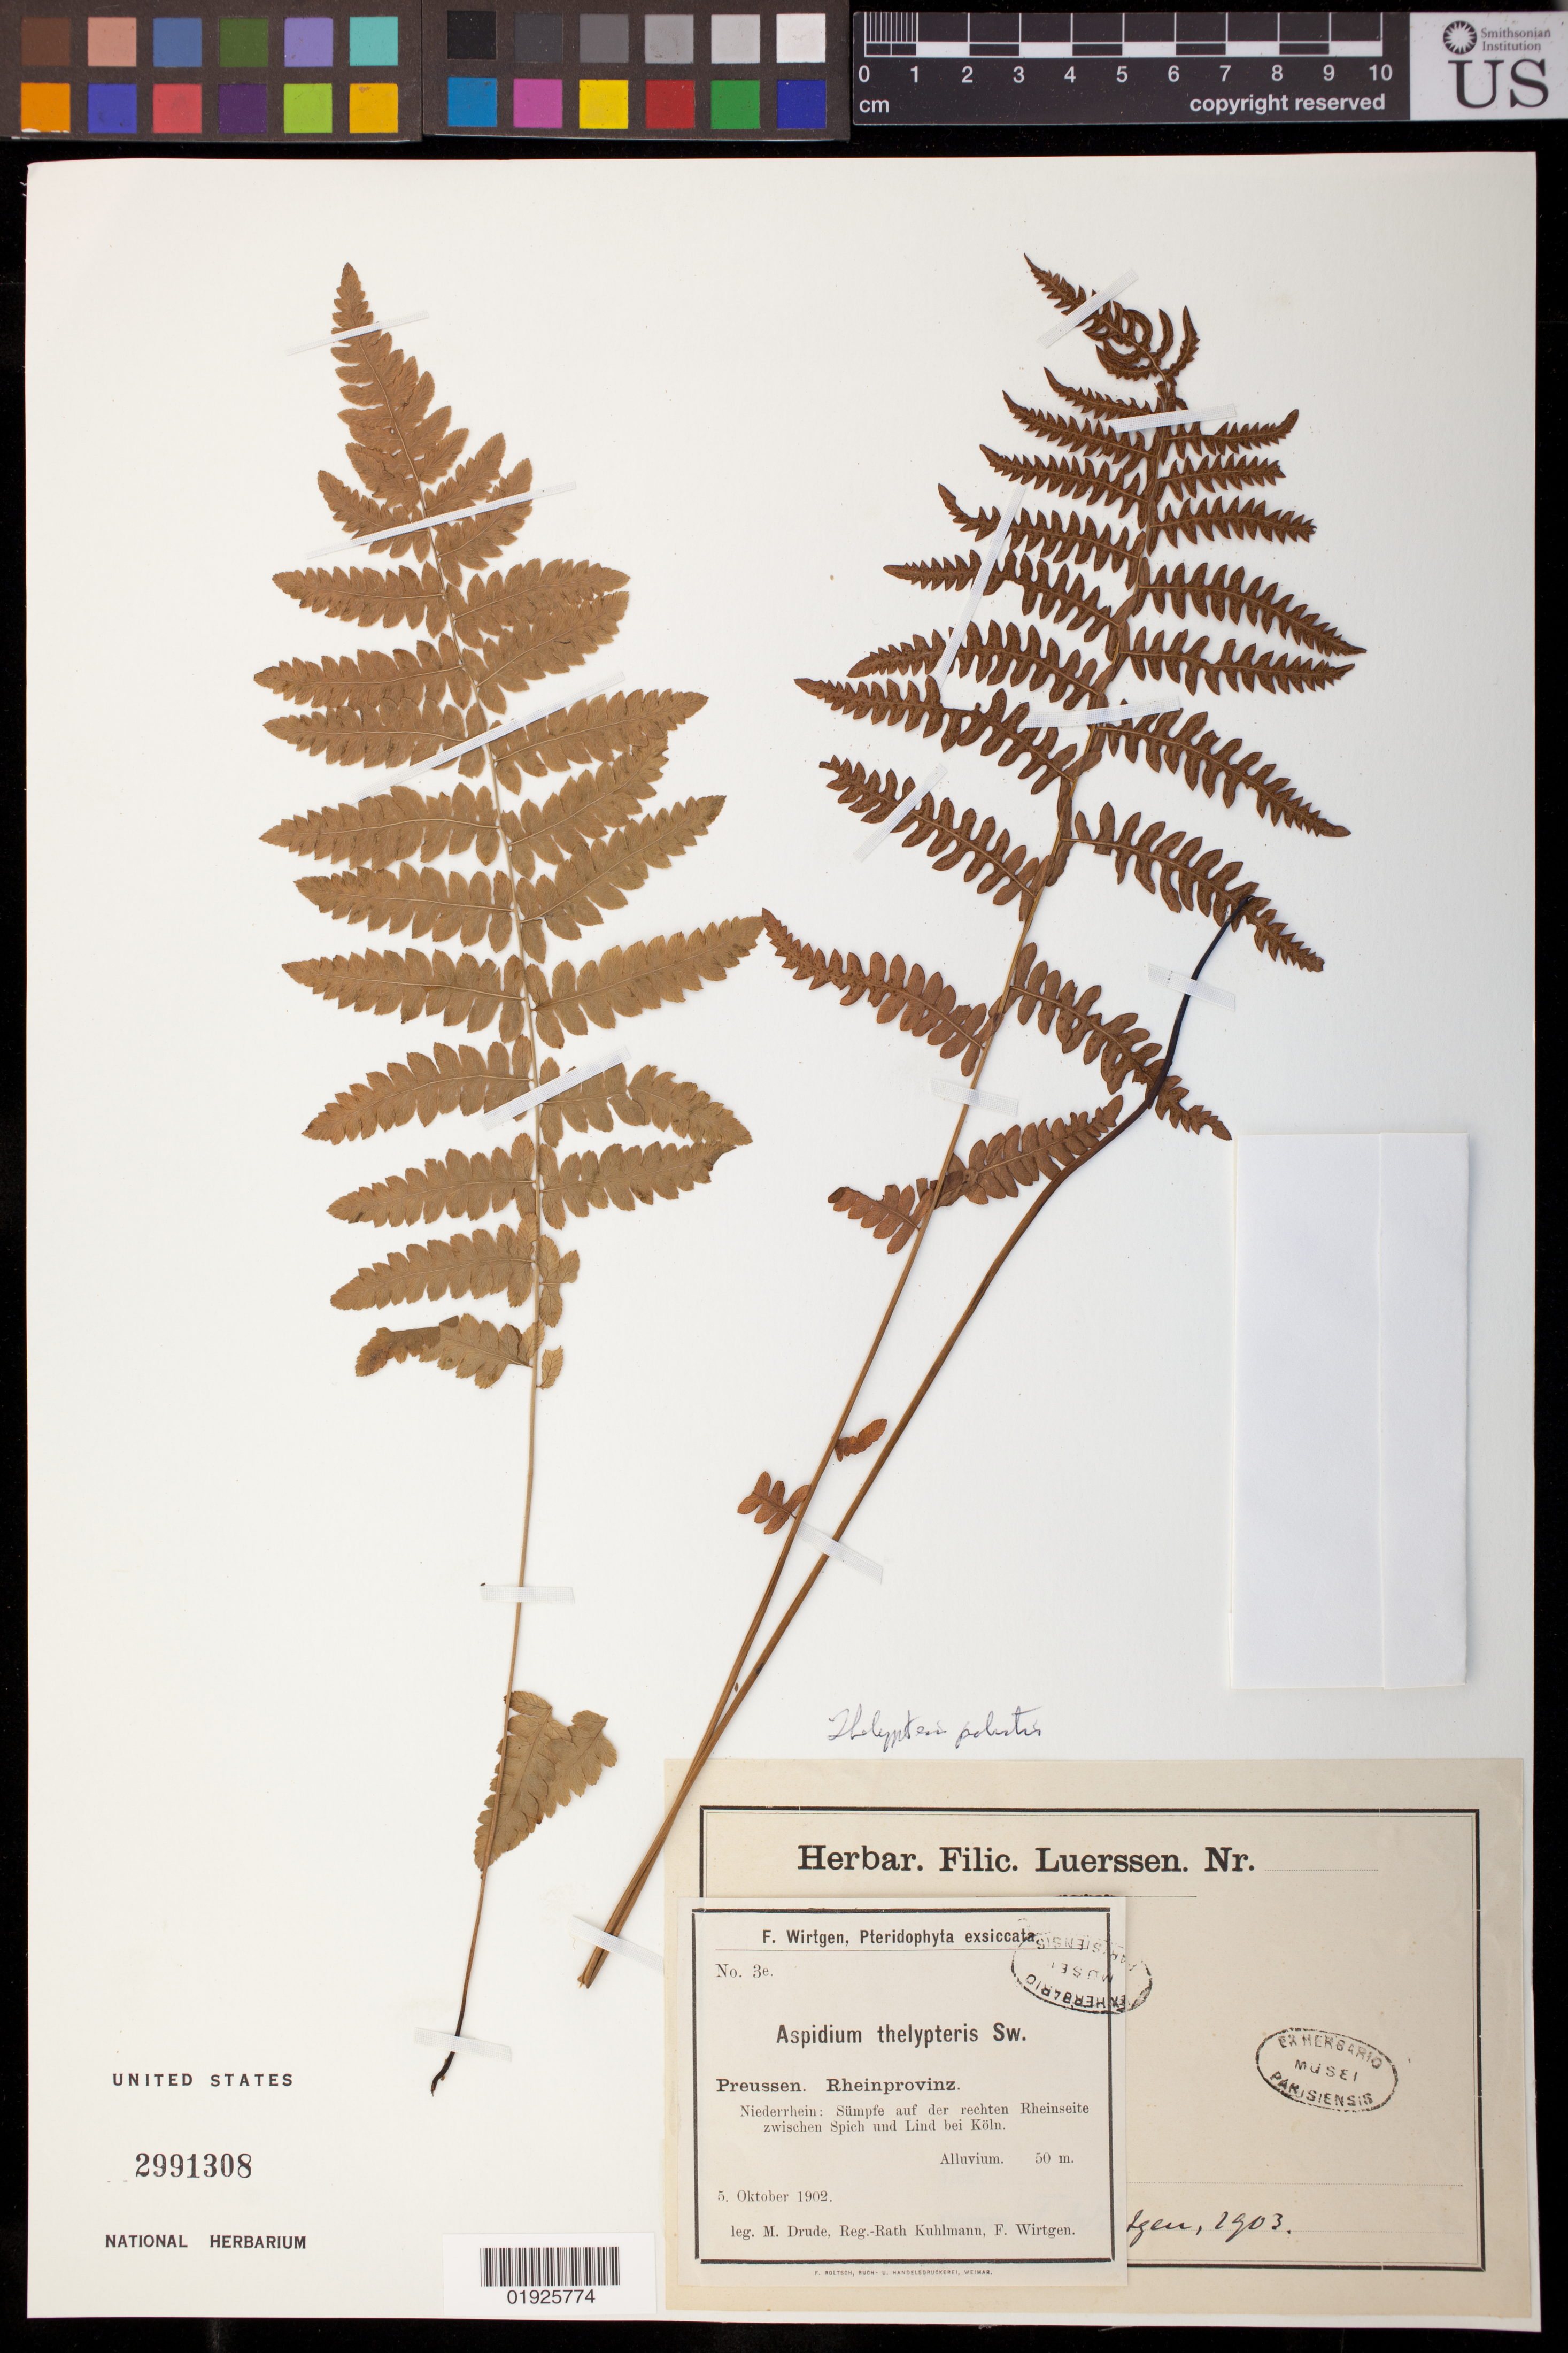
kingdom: Plantae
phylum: Tracheophyta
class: Polypodiopsida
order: Polypodiales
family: Thelypteridaceae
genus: Thelypteris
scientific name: Thelypteris palustris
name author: (Salisb.) Schott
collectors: M. Drude, R. Kuhlmann & F. Wirtgen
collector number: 3e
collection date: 1902-10-05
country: Germany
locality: Pruessen. Rheinprovinz.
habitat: Niederrhein: Sumpfe auf der rechten Rheinseite zwischen Spich und Lind bei Koln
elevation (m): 50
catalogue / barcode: US 2991308